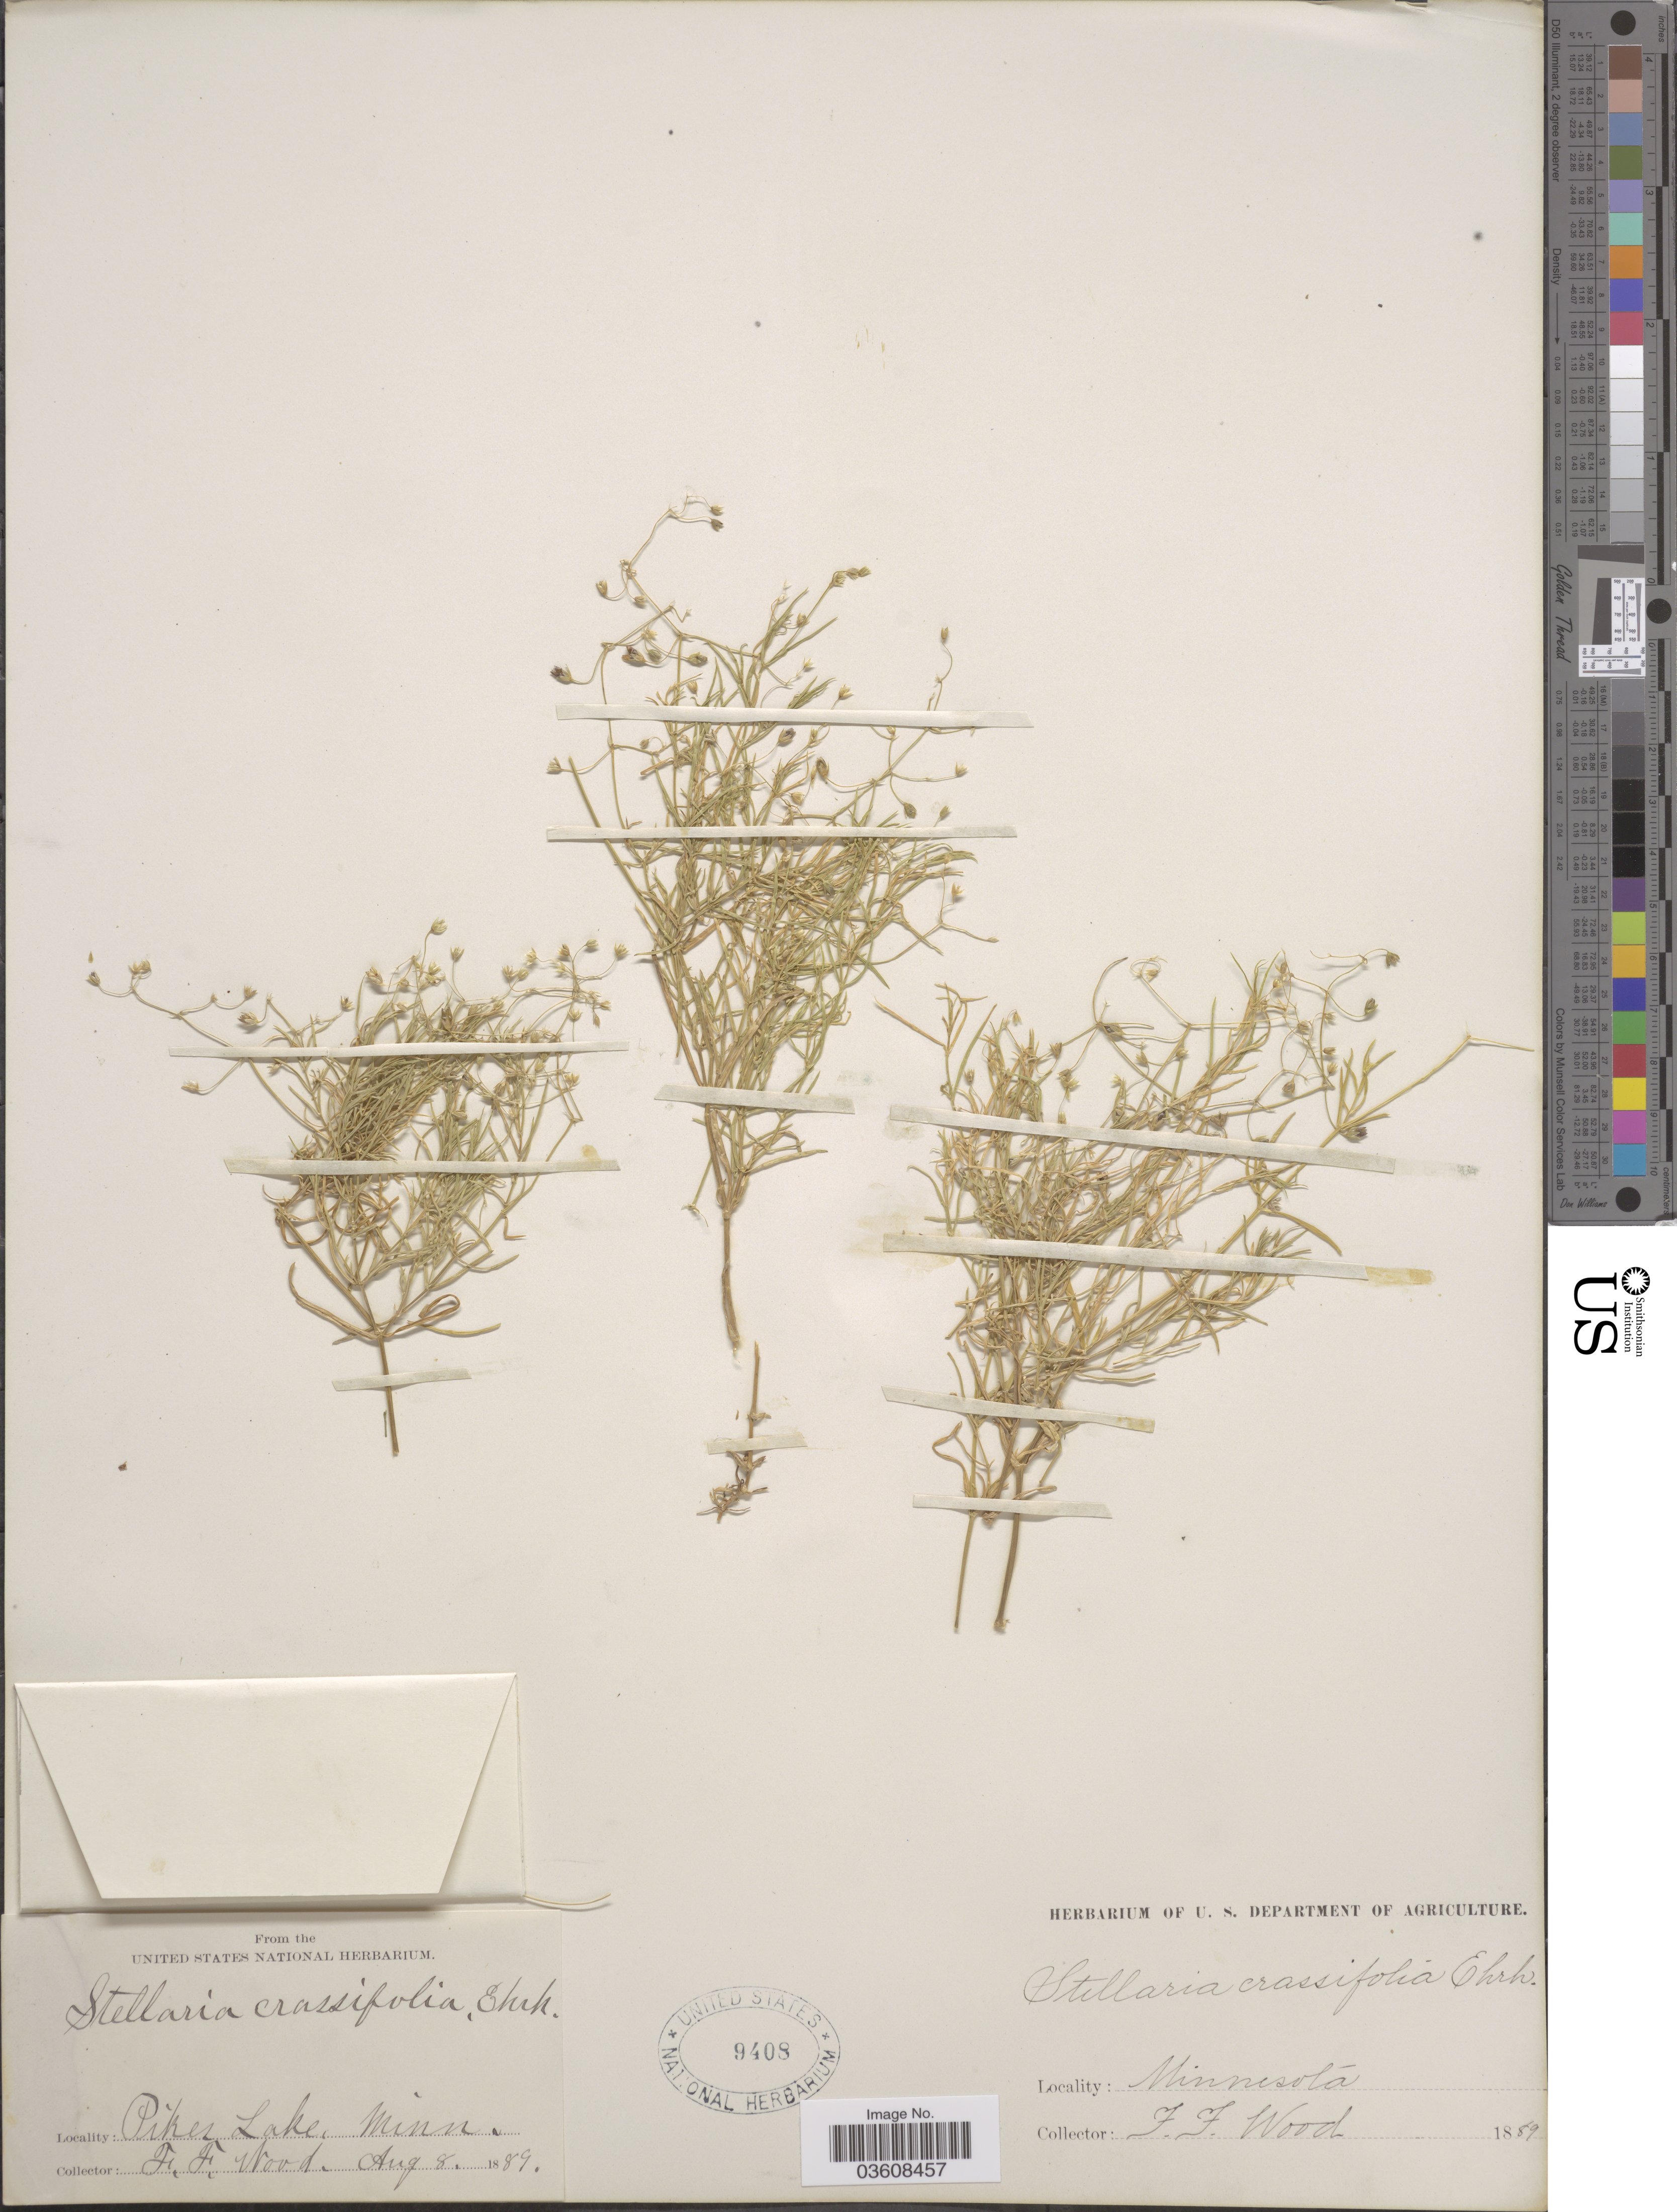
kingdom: Plantae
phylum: Tracheophyta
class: Magnoliopsida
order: Caryophyllales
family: Caryophyllaceae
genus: Stellaria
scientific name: Stellaria longifolia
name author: Muhl. ex Willd.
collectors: F. Wood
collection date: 1889-08-08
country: United States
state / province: Minnesota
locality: Pikes Lake.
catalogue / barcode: US 9408